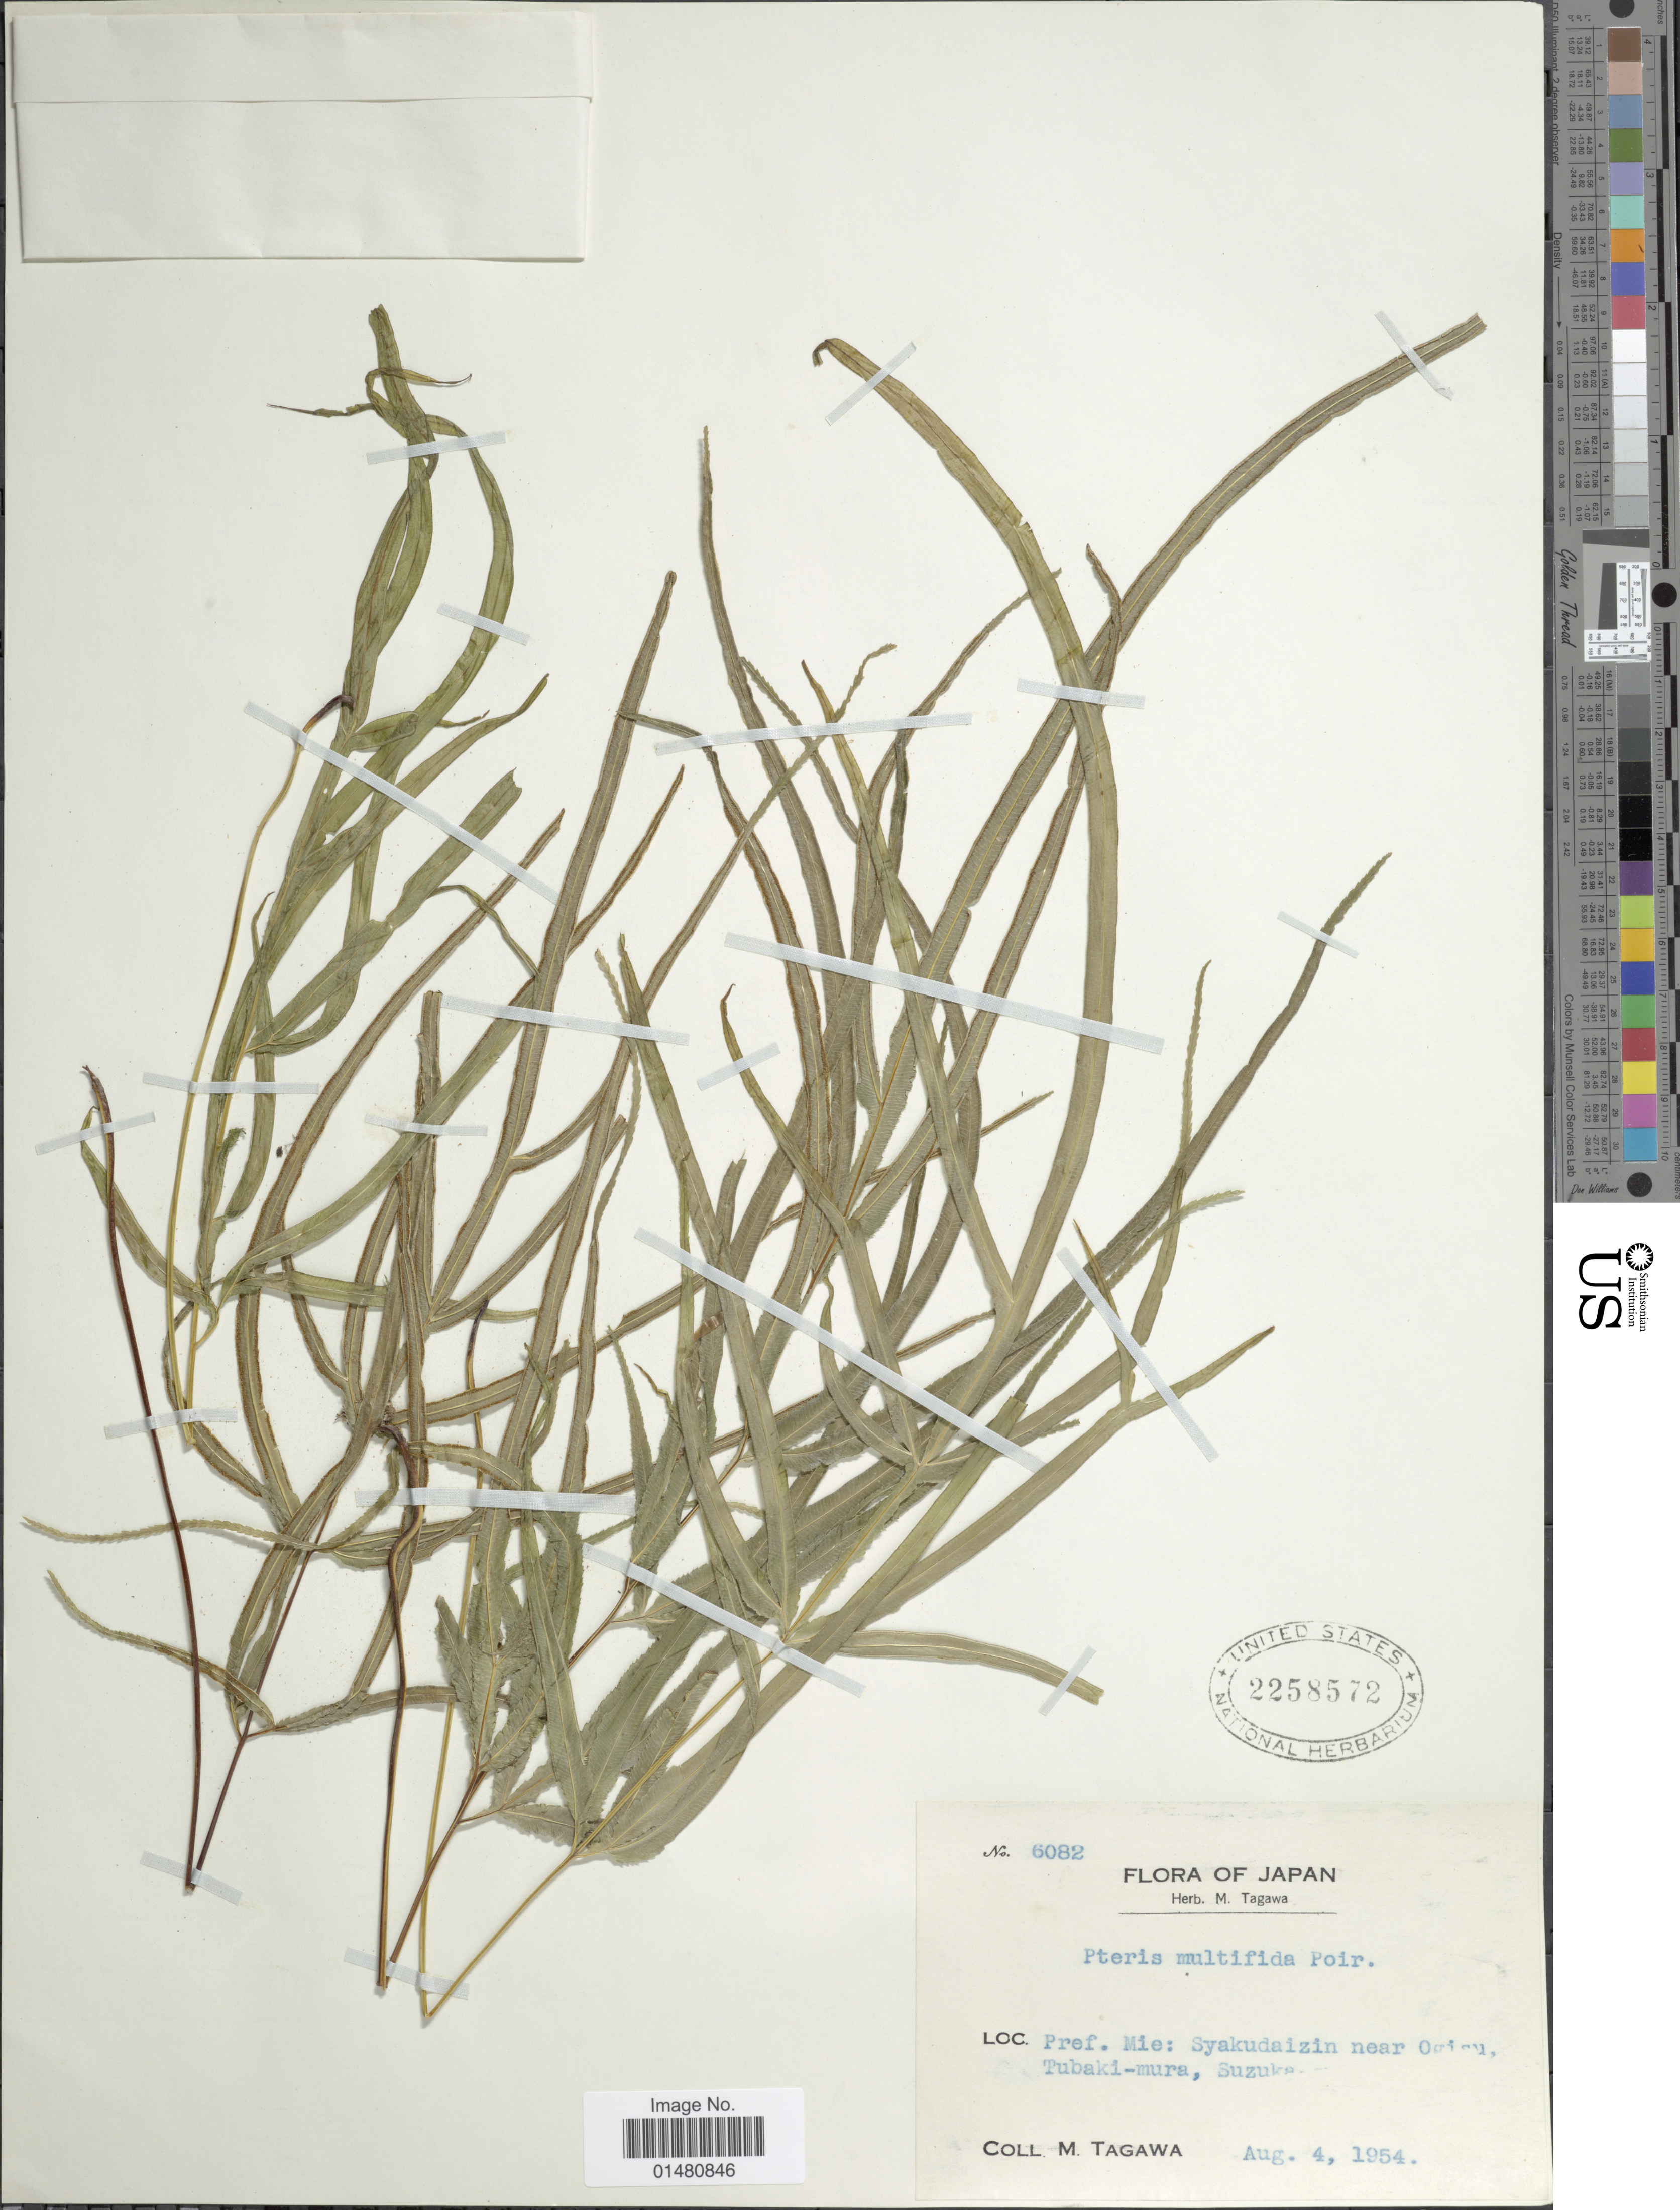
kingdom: Plantae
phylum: Tracheophyta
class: Polypodiopsida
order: Polypodiales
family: Pteridaceae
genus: Pteris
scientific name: Pteris multifida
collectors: M. Tagawa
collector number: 6082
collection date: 1954-08-04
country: Japan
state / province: Mie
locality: Pref. Mie: Sayakudaizin near Ogisu, Tubaki-mura, Suzuka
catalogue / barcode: US 2258572